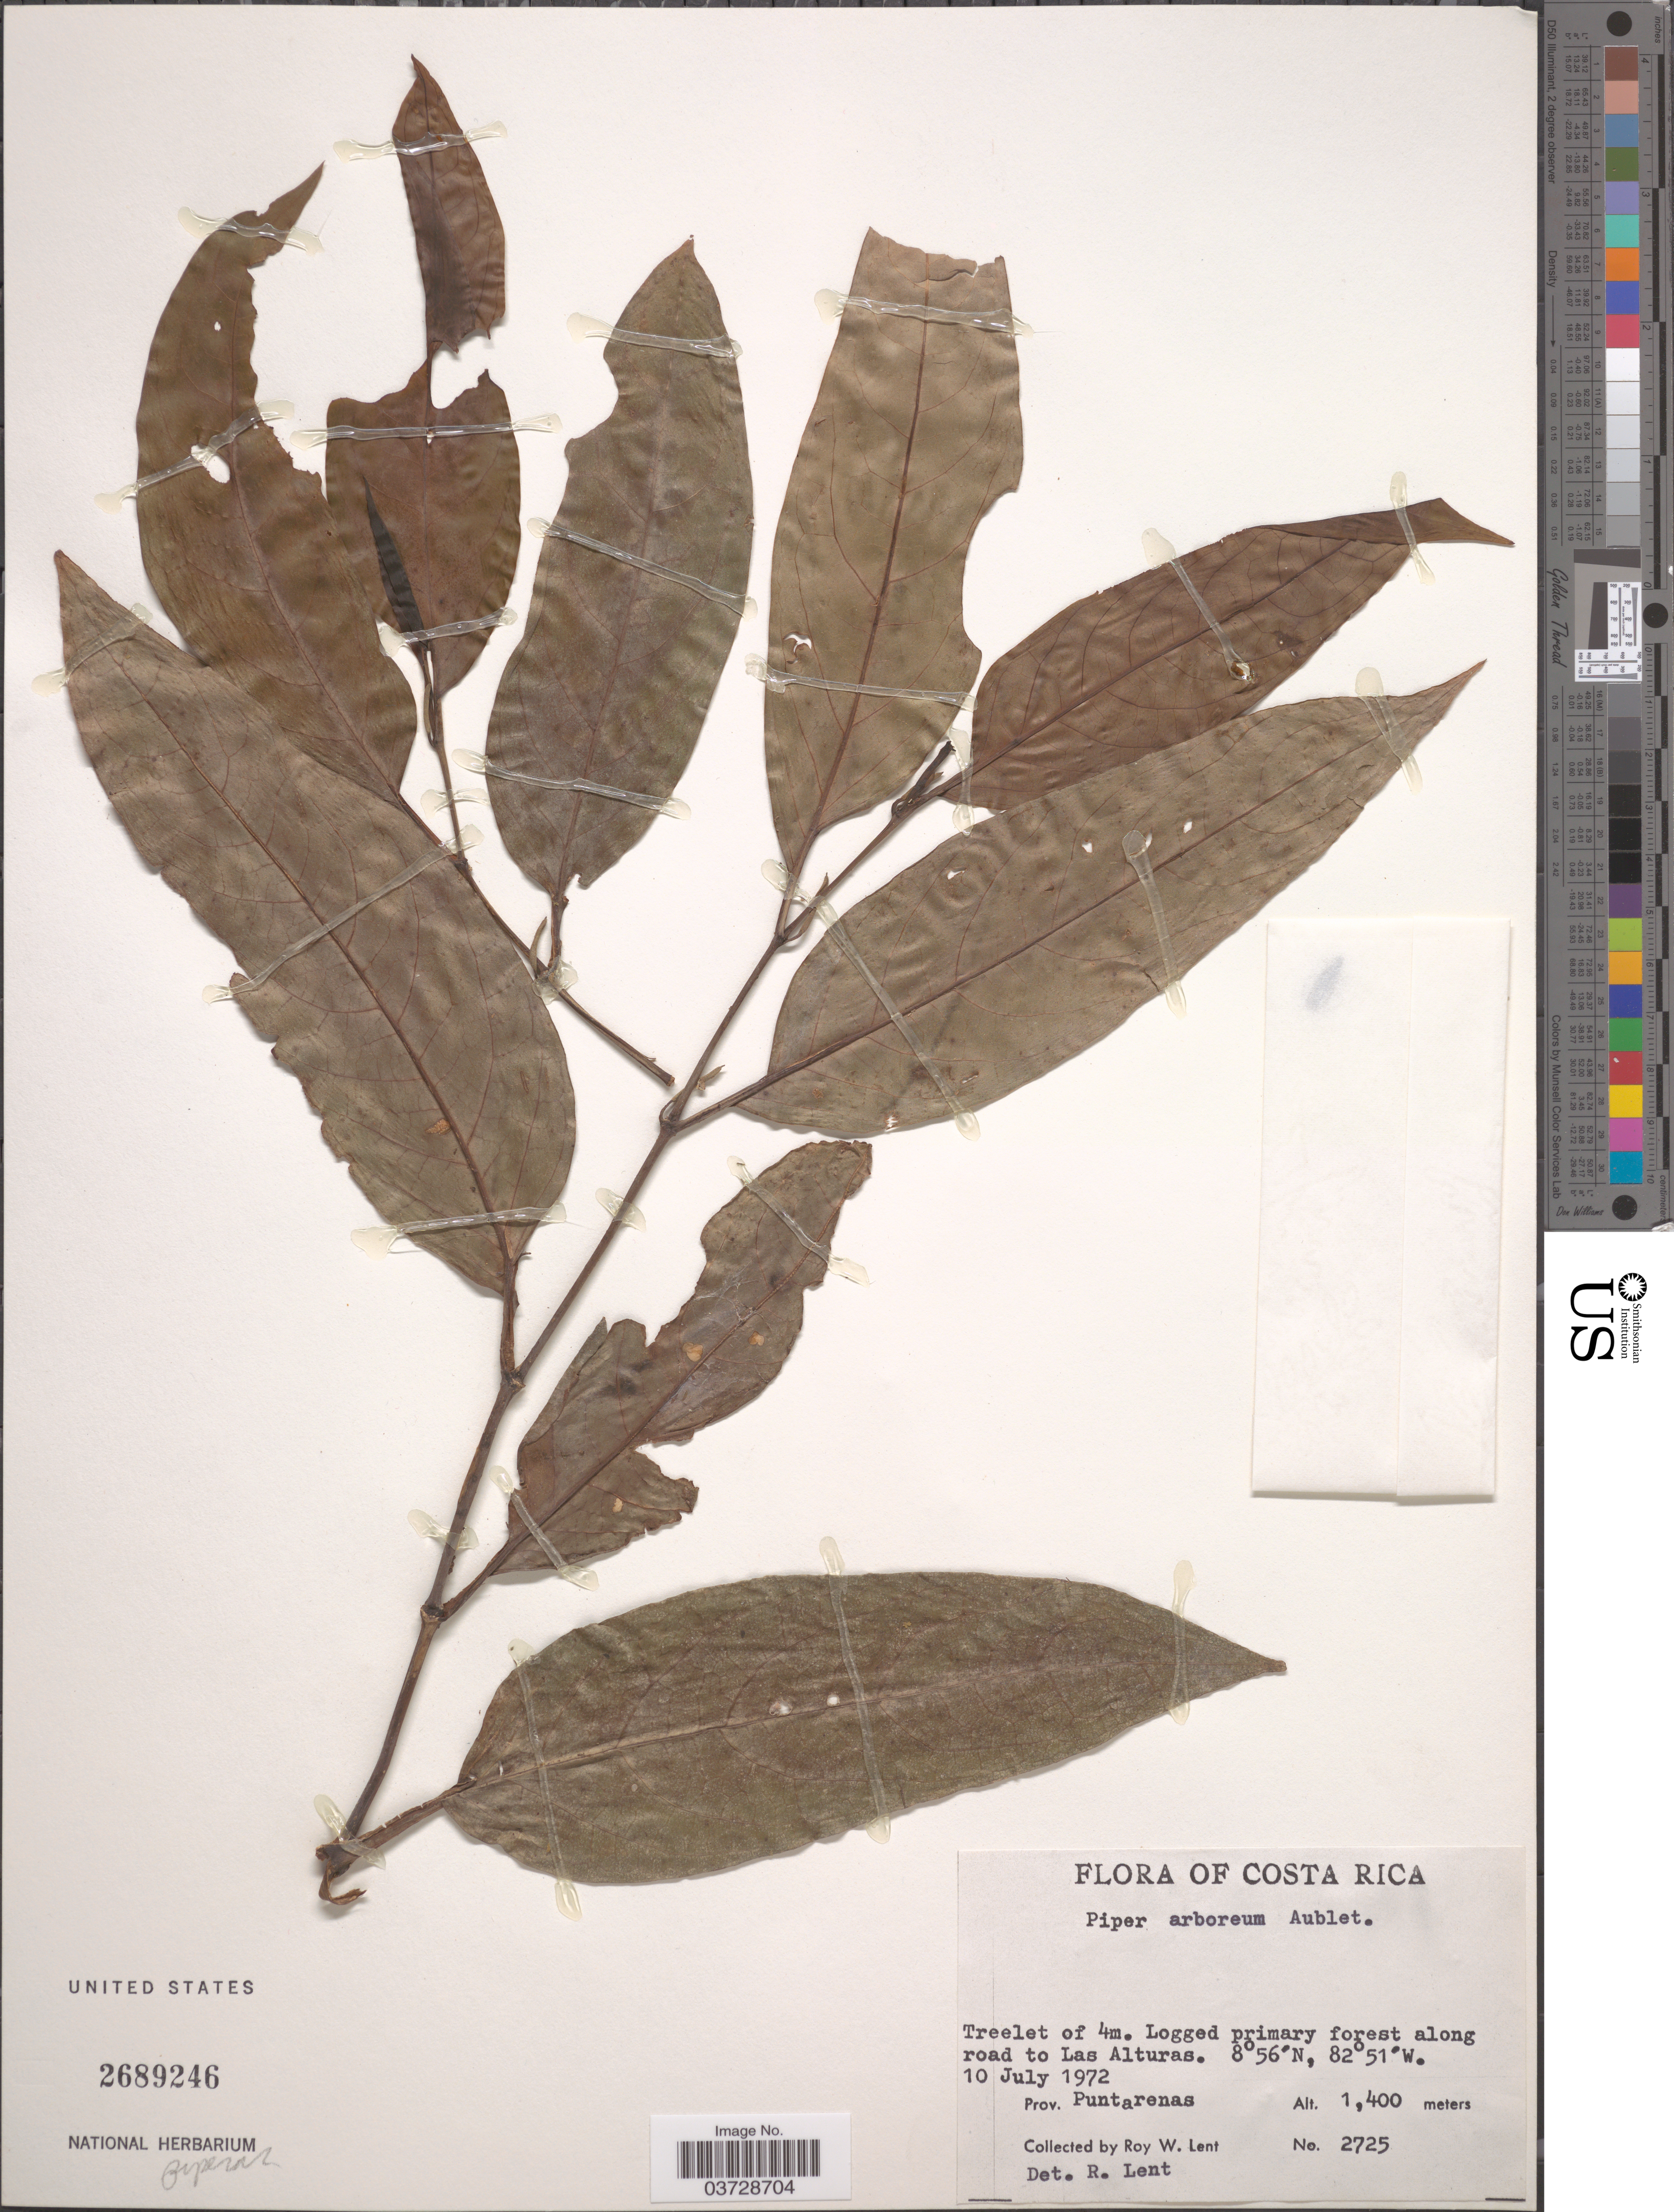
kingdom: Plantae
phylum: Tracheophyta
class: Magnoliopsida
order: Piperales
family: Piperaceae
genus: Piper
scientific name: Piper arboreum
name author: Aubl.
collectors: R. W. Lent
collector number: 2725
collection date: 1972-07-10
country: Costa Rica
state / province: Puntarenas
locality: Along road to Las Alturas.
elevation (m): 1400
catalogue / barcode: US 2689246